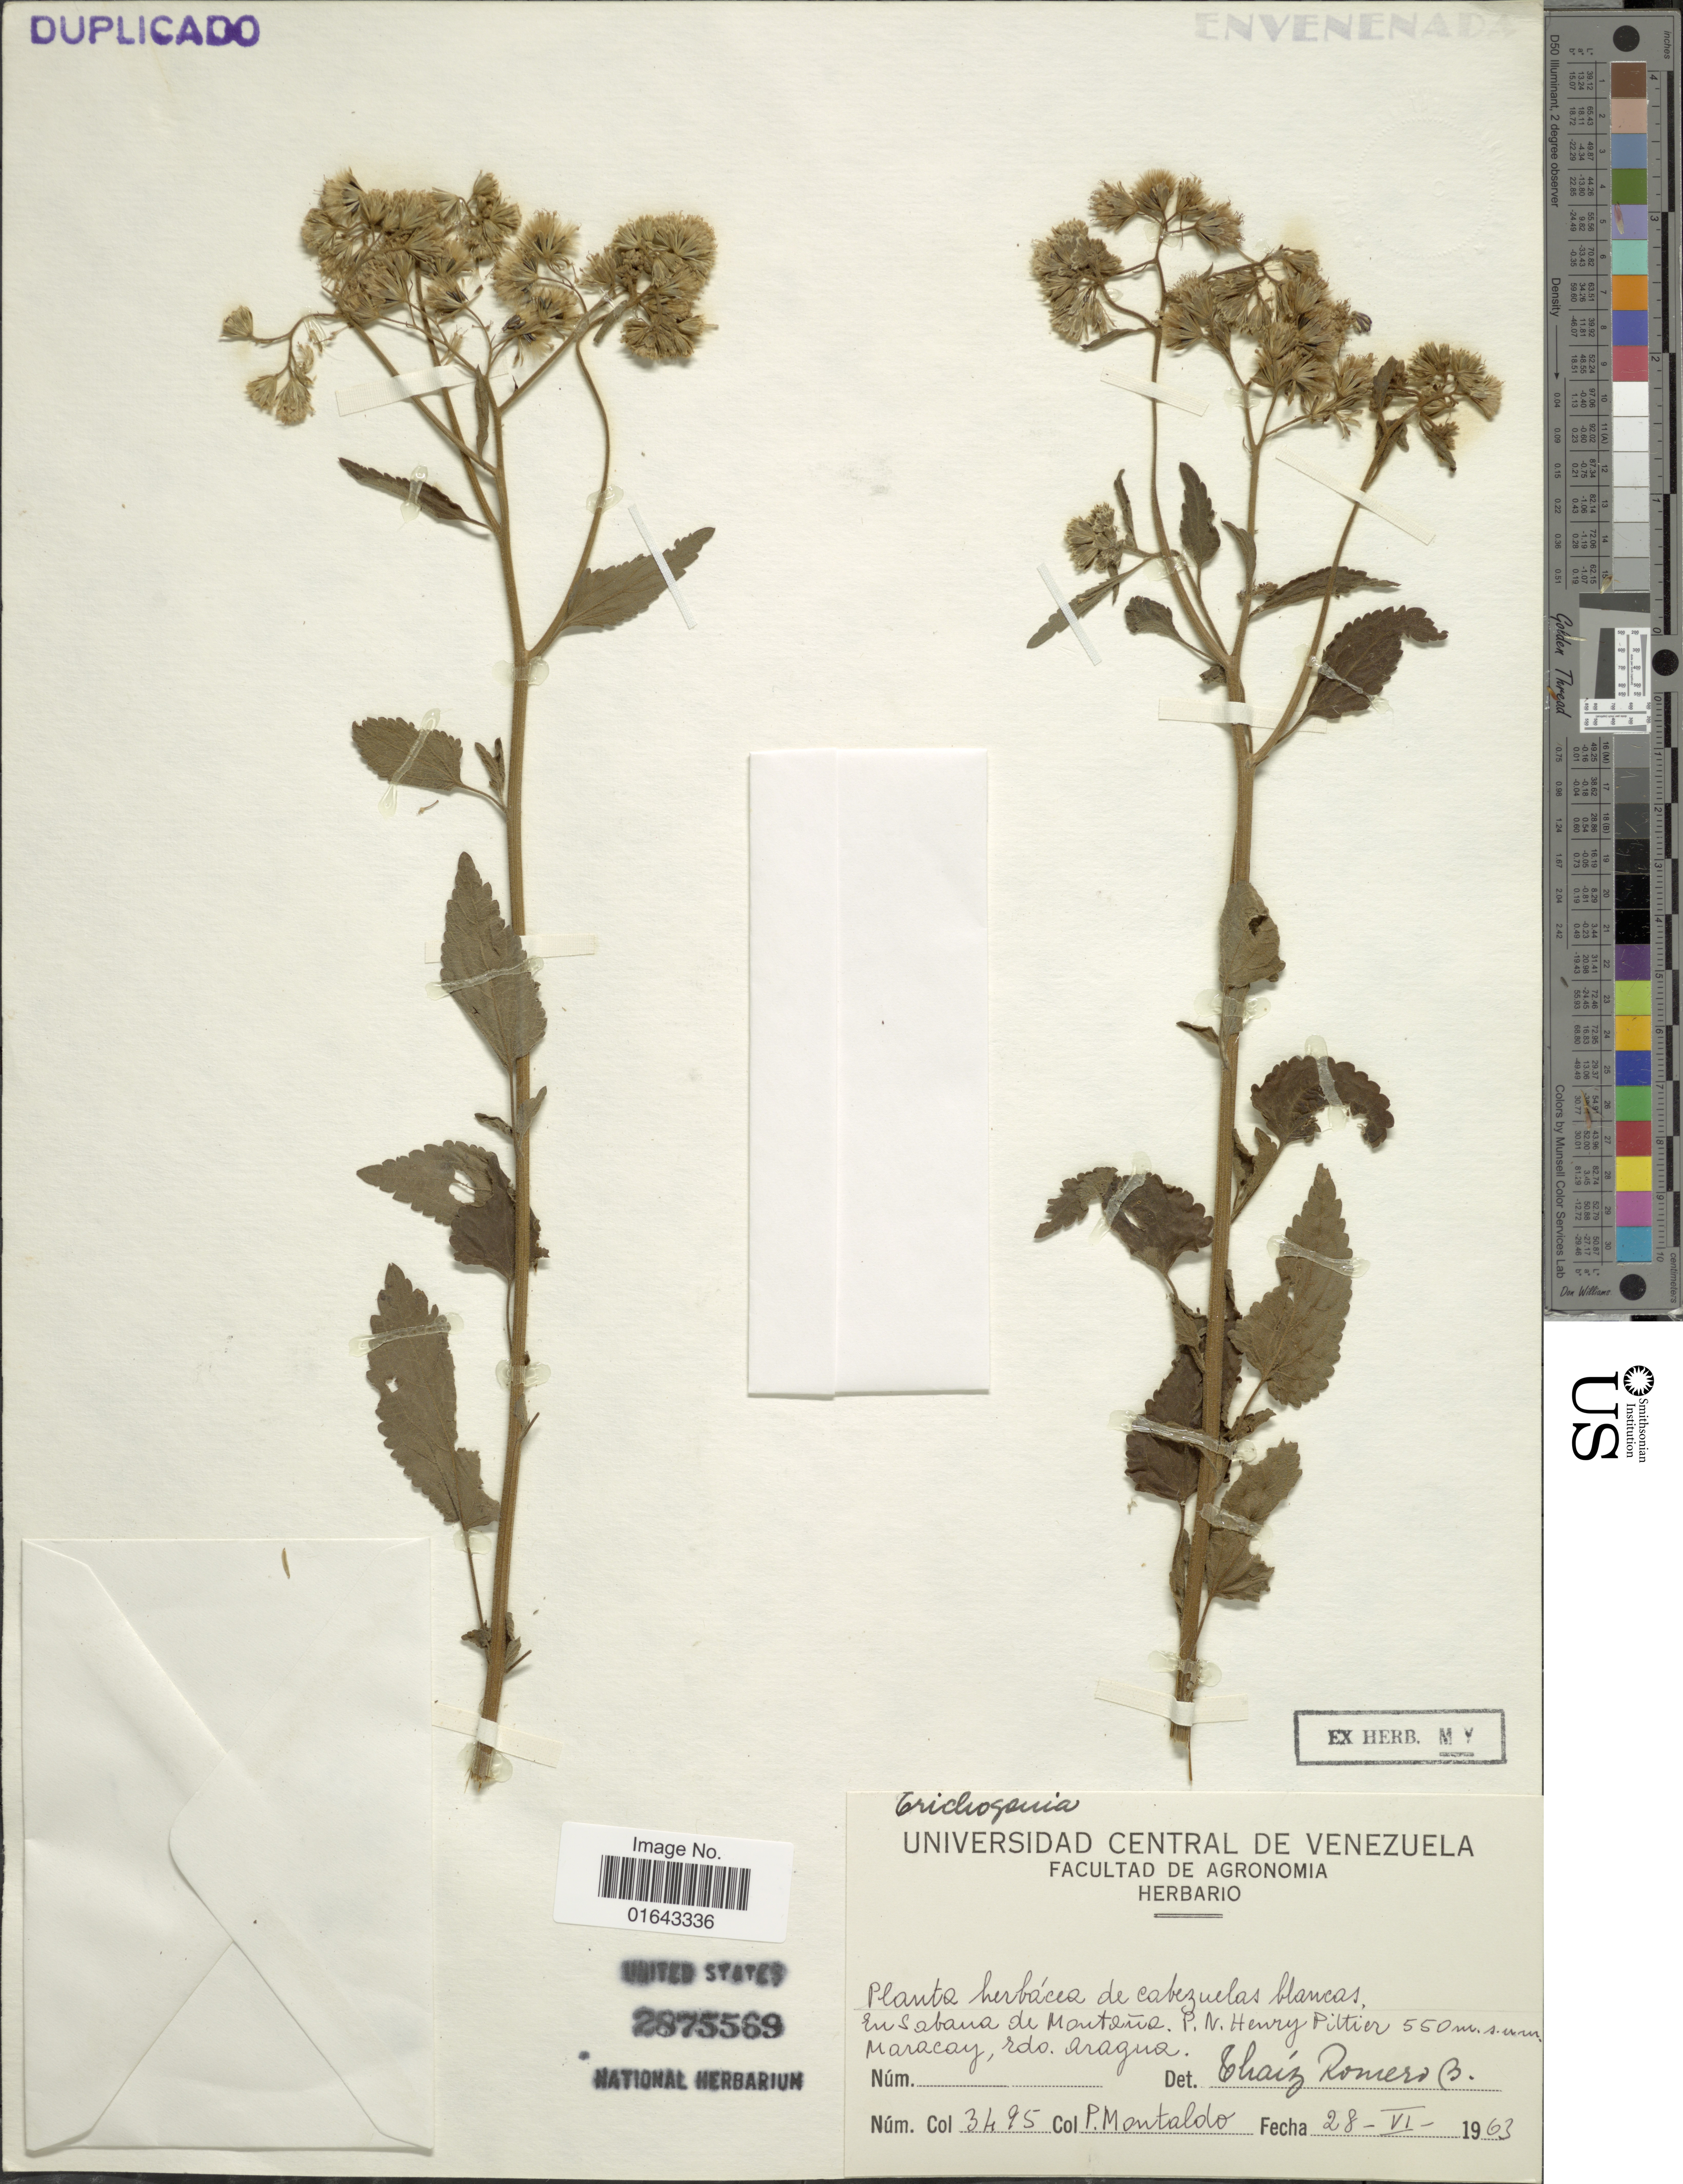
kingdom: Plantae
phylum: Tracheophyta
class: Magnoliopsida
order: Asterales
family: Asteraceae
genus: Trichogonia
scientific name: Trichogonia rhadinocarpa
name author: B.L. Rob.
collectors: P. Montaldo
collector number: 3495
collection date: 1963-06-28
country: Venezuela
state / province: Aragua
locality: En sabana de Montaña, P.N. Henry Pittier, Maracay, Edo. Aragua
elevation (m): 550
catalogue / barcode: US 2875569